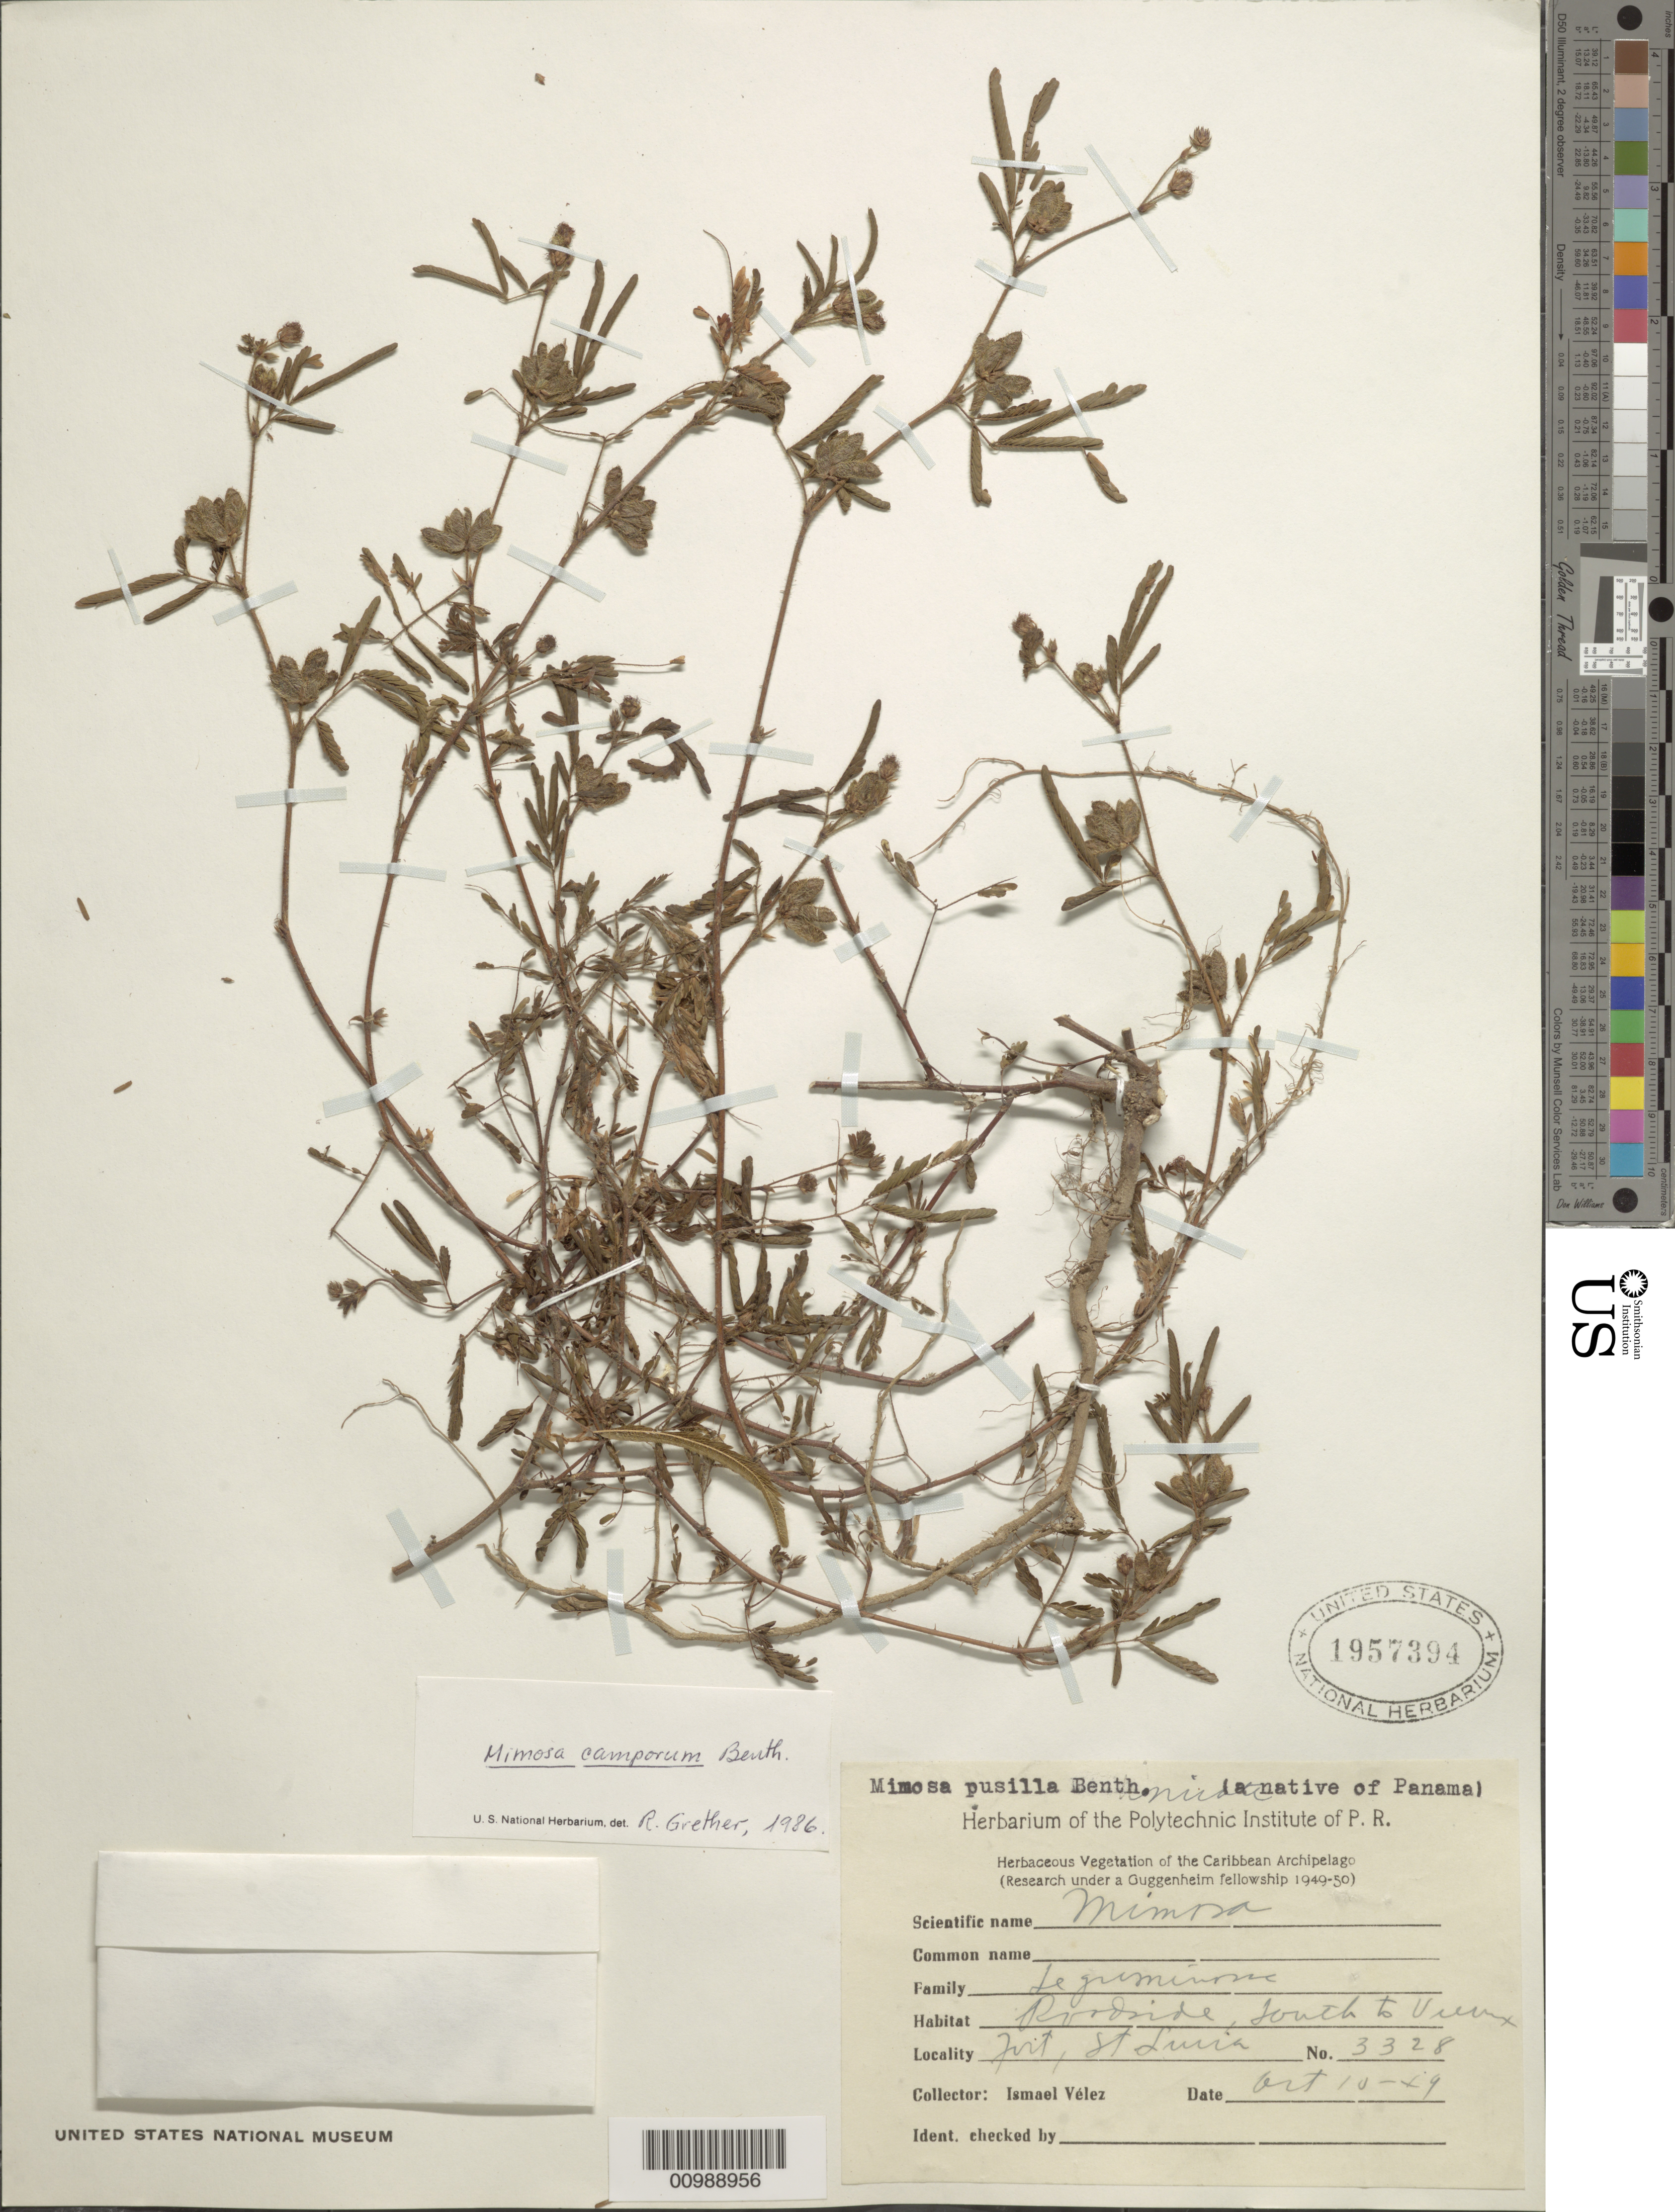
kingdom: Plantae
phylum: Tracheophyta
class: Magnoliopsida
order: Fabales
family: Fabaceae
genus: Mimosa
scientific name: Mimosa camporum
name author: Benth.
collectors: I. Velez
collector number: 3328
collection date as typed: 10 Oct 1949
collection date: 1949-10-10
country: St. Lucia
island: St. Lucia I.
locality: S to Vieux Fort, St. Lucia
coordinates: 0 N, 0 E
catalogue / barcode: US 1957394